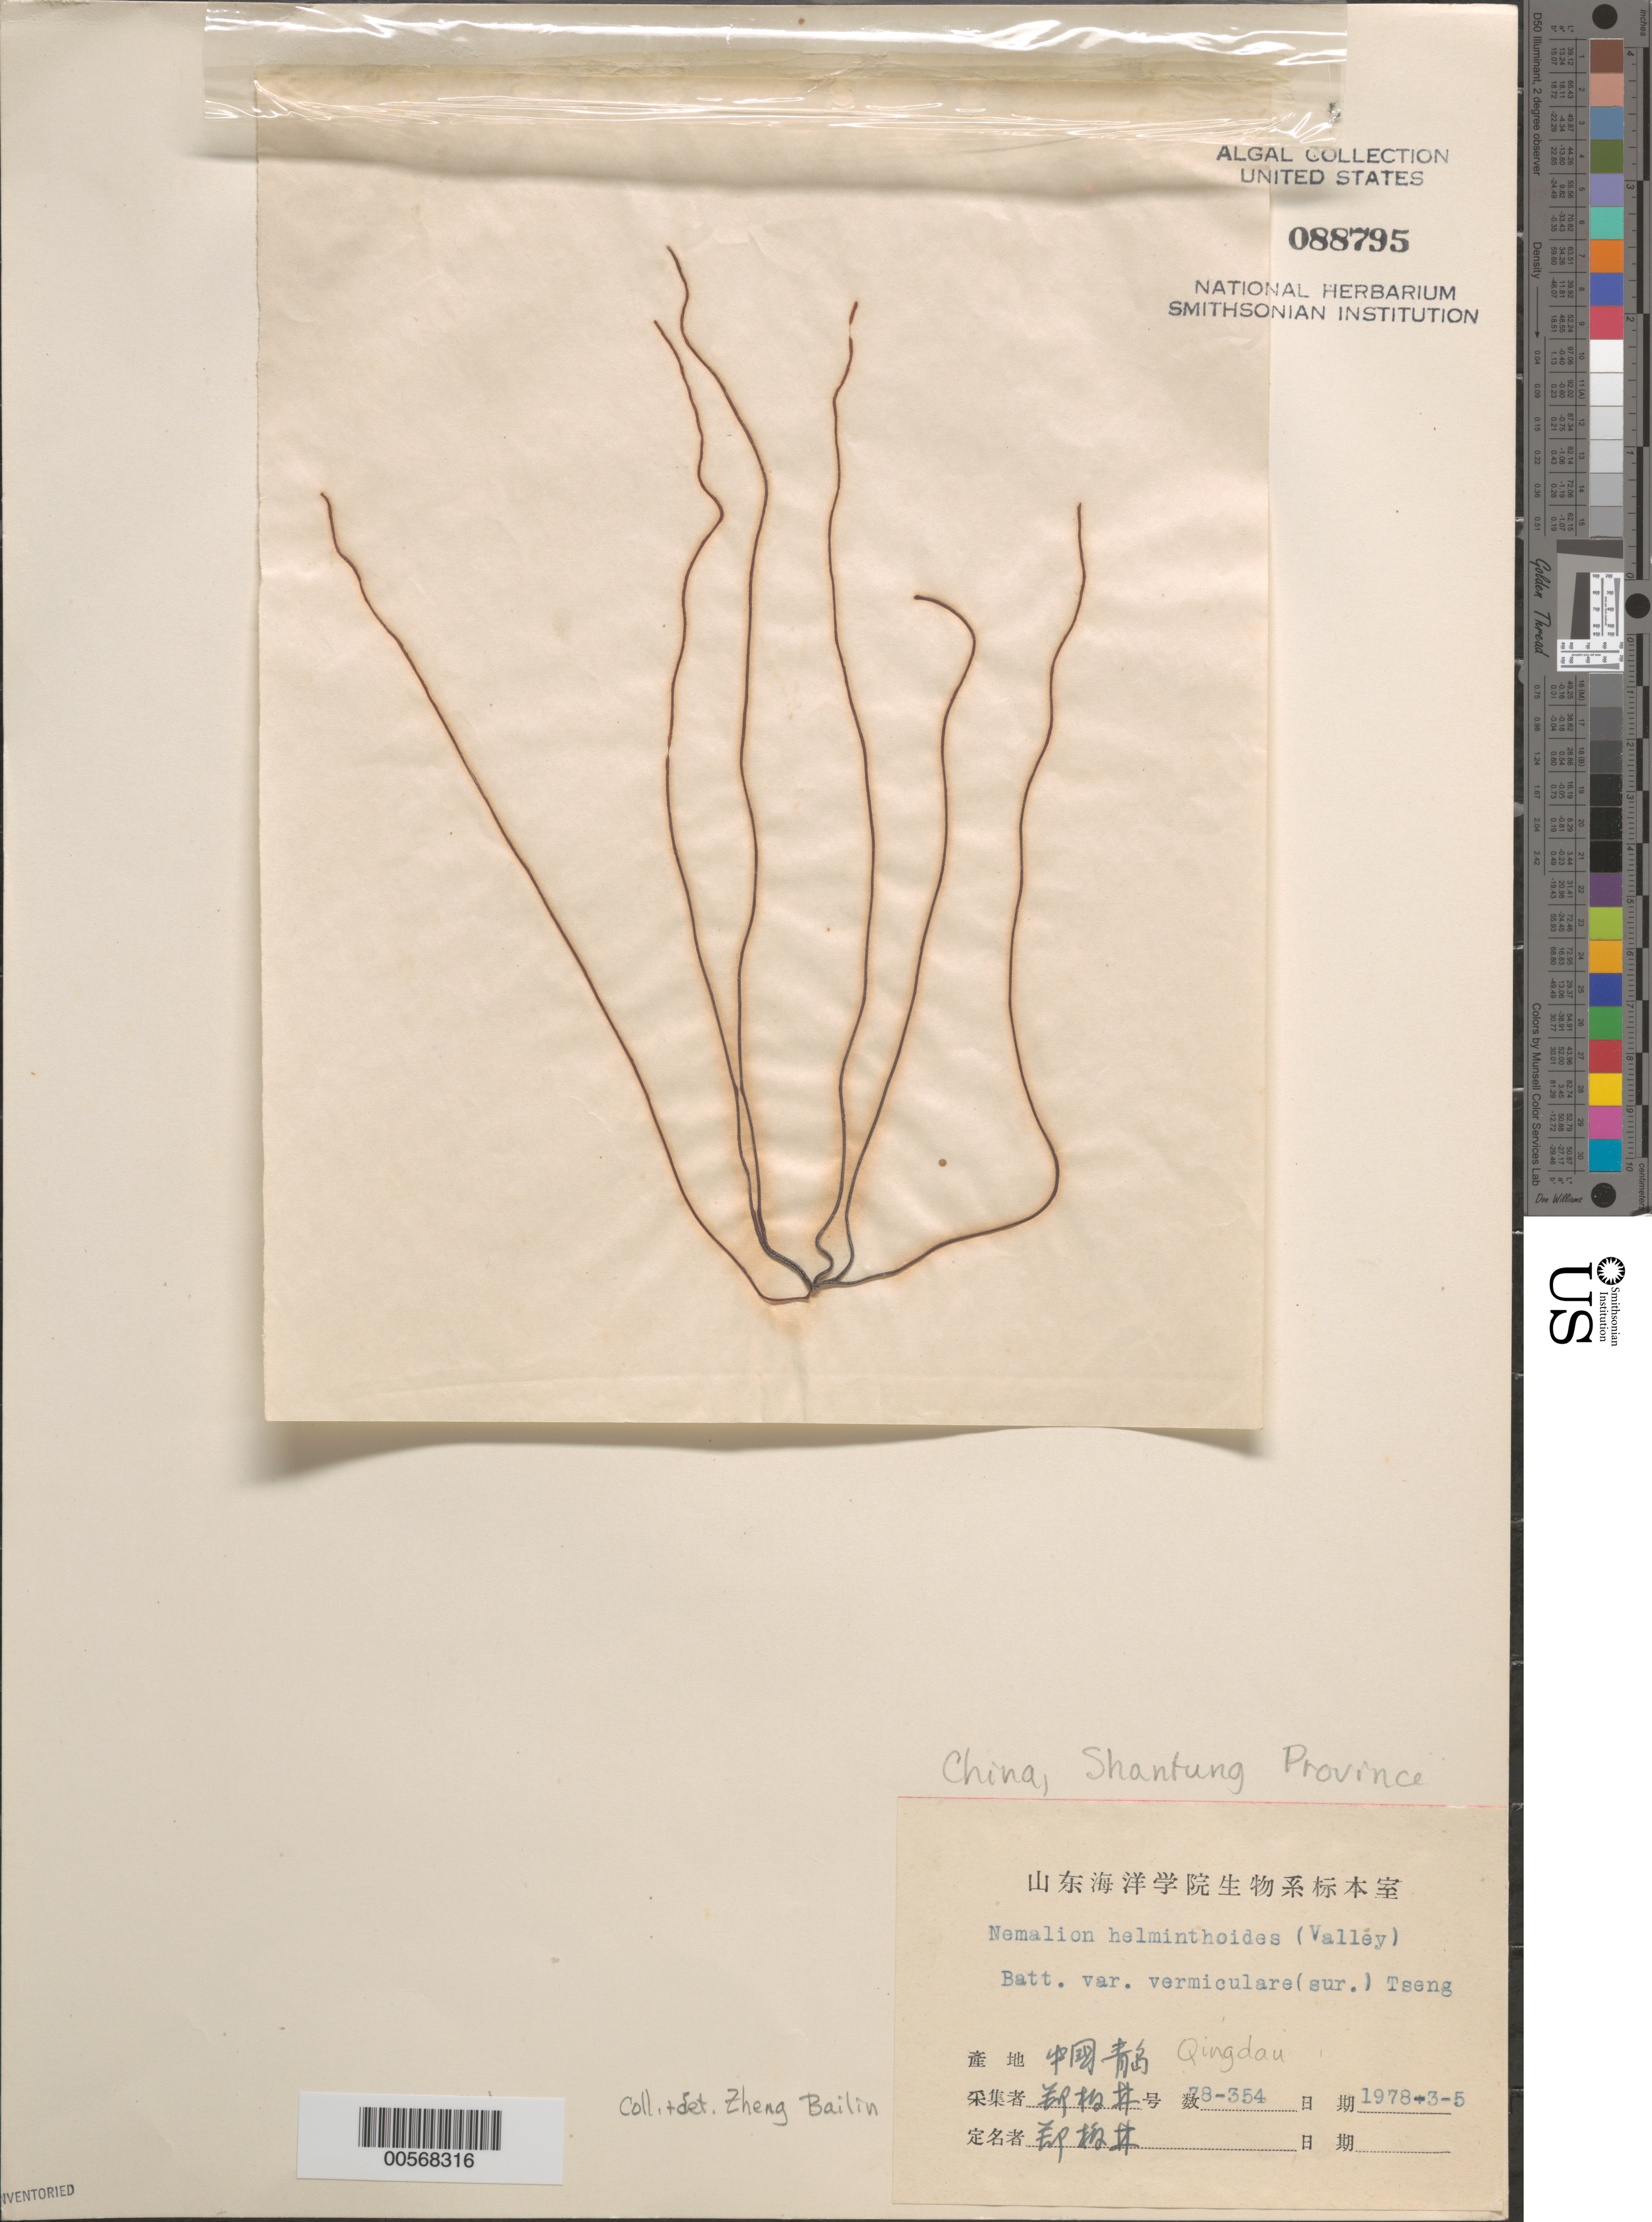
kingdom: Plantae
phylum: Rhodophyta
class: Florideophyceae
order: Nemaliales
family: Nemaliaceae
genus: Nemalion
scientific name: Nemalion multifidum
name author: (Lyngb.) Chauvin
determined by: Algae name updating Project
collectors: Z. Bailin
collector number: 78-354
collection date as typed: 05 Mar 1978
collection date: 1978-03-05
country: China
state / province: Shandong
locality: Qingdau (Tsingtao)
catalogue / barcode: US 88795